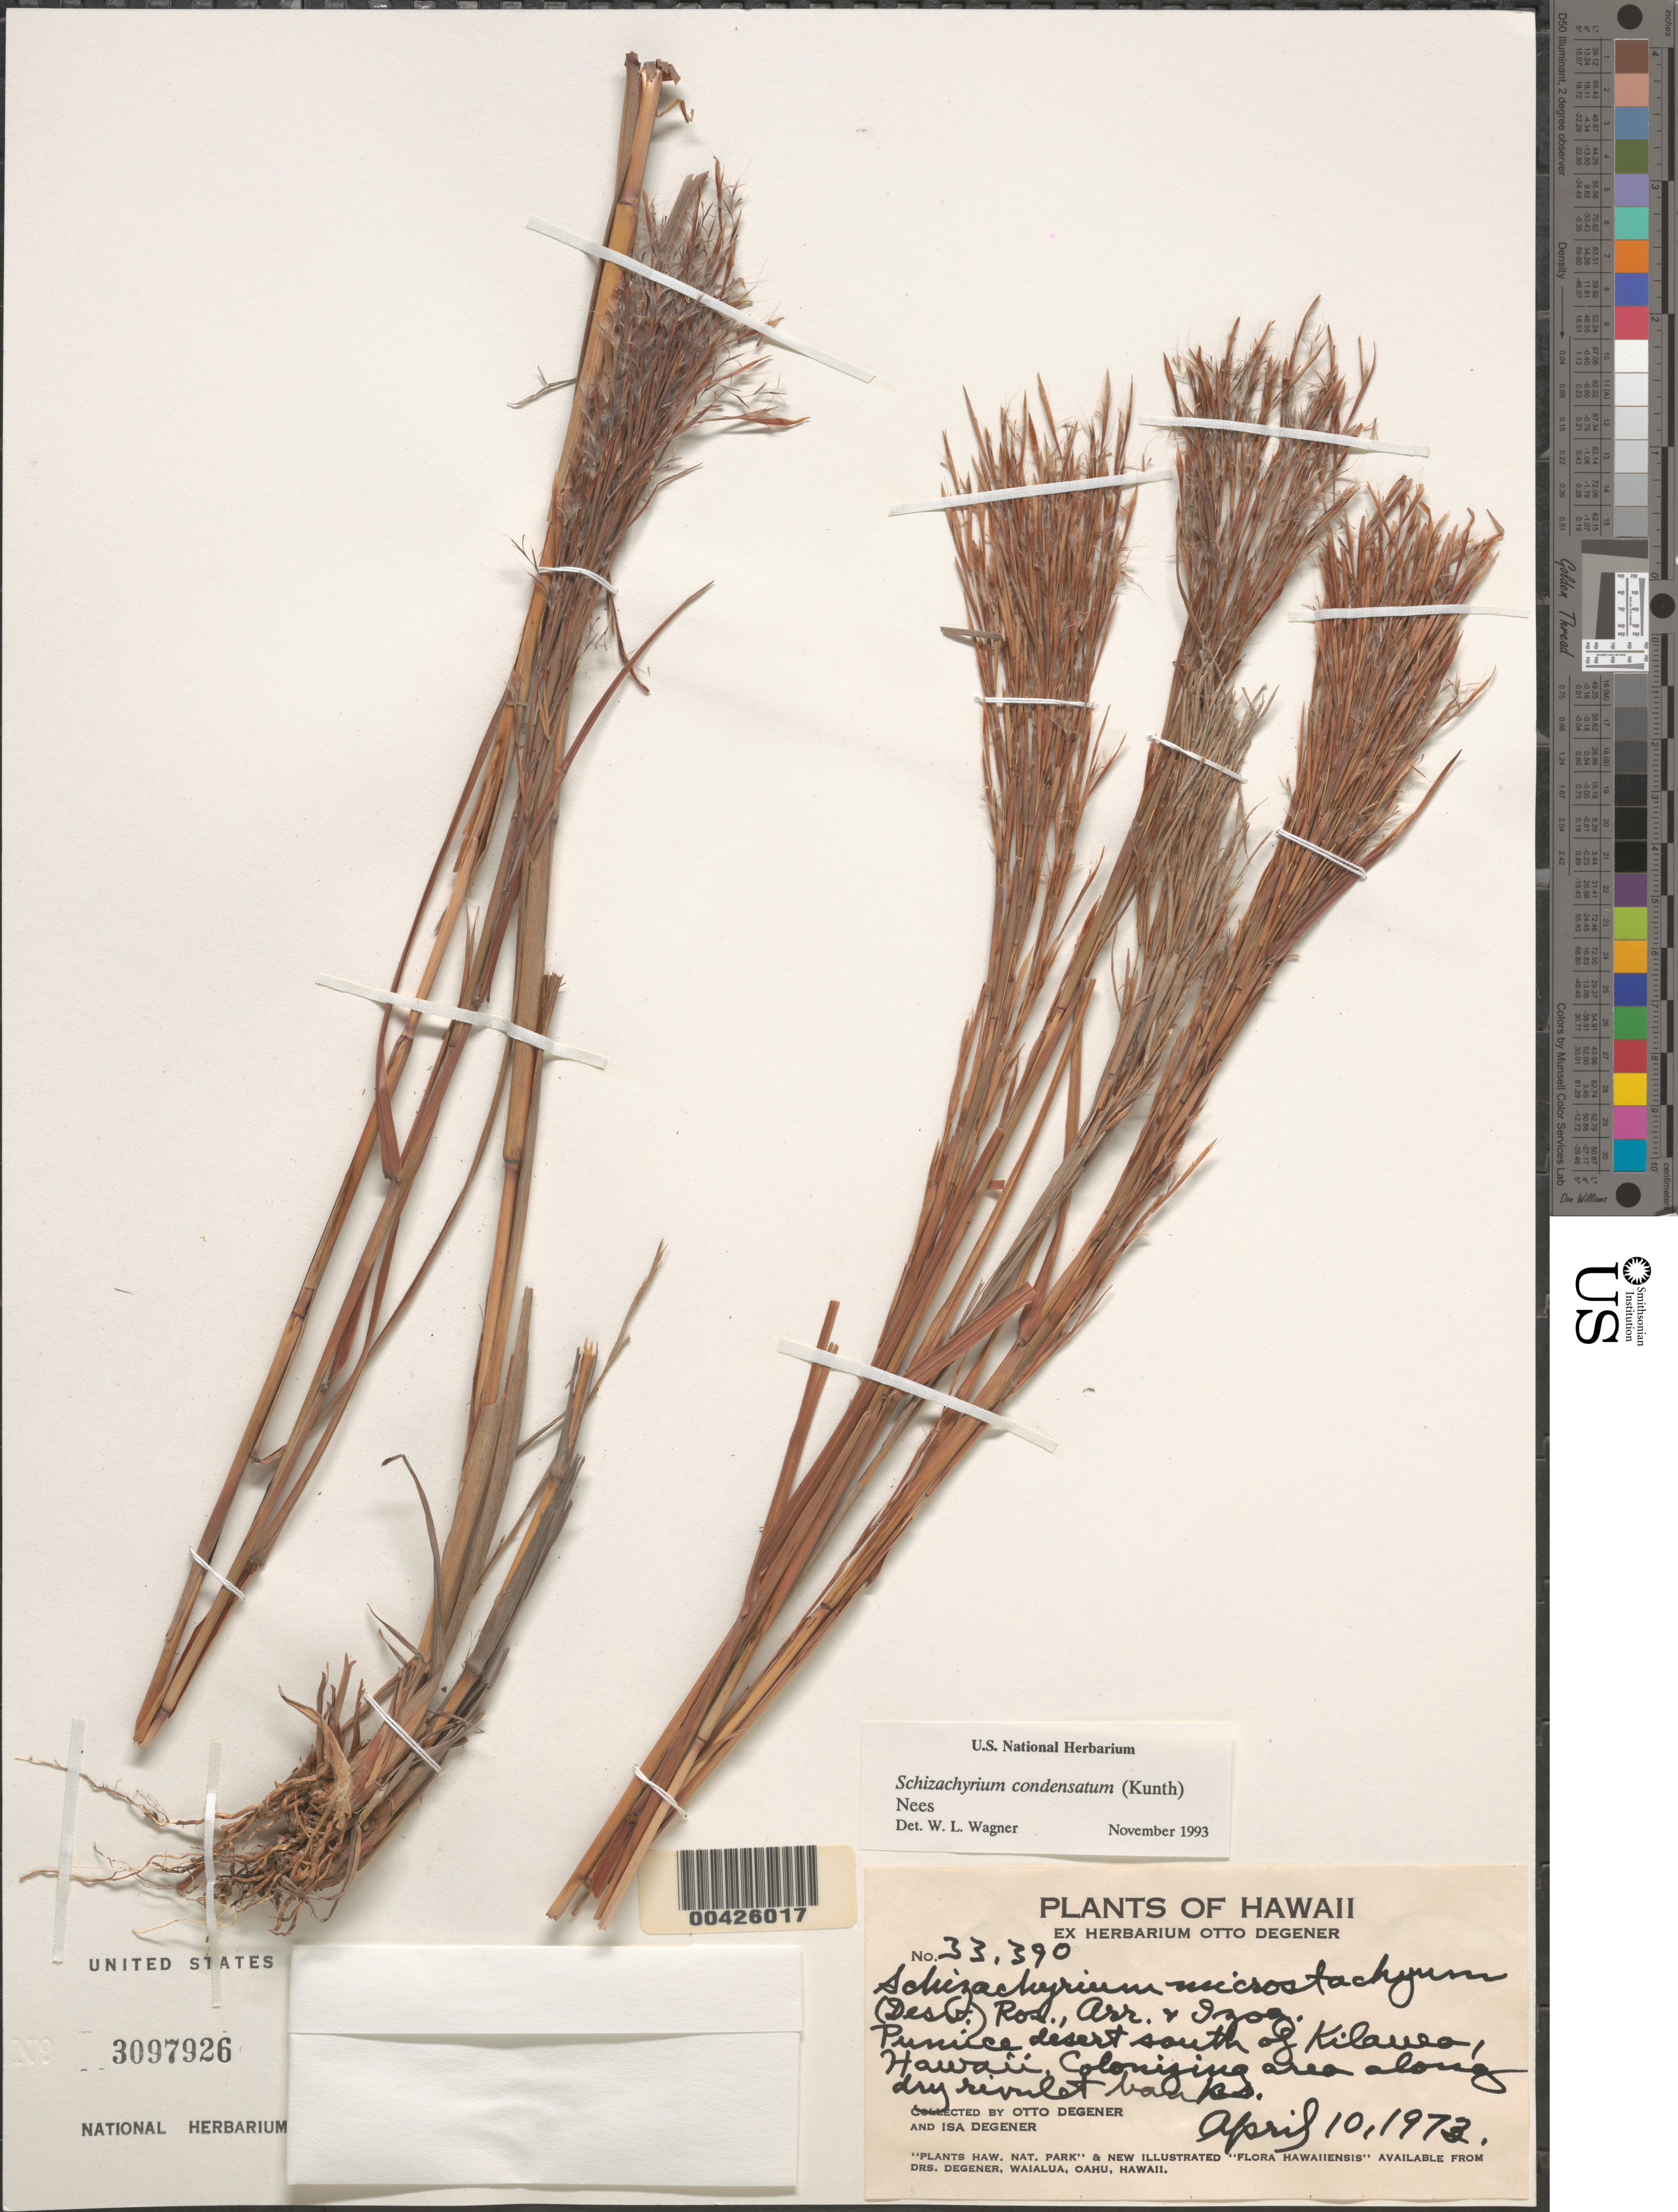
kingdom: Plantae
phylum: Tracheophyta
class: Liliopsida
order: Poales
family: Poaceae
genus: Schizachyrium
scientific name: Schizachyrium microstachyum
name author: (Desv. ex Ham.) Roseng. et al.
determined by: Faccenda, K.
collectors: O. Degener & I. Degener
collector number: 33390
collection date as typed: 10 Apr 1973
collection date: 1973-04-10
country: United States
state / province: Hawaii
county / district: Hawaii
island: Hawaii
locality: Pumice desert S of Kilauea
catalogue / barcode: US 3097926